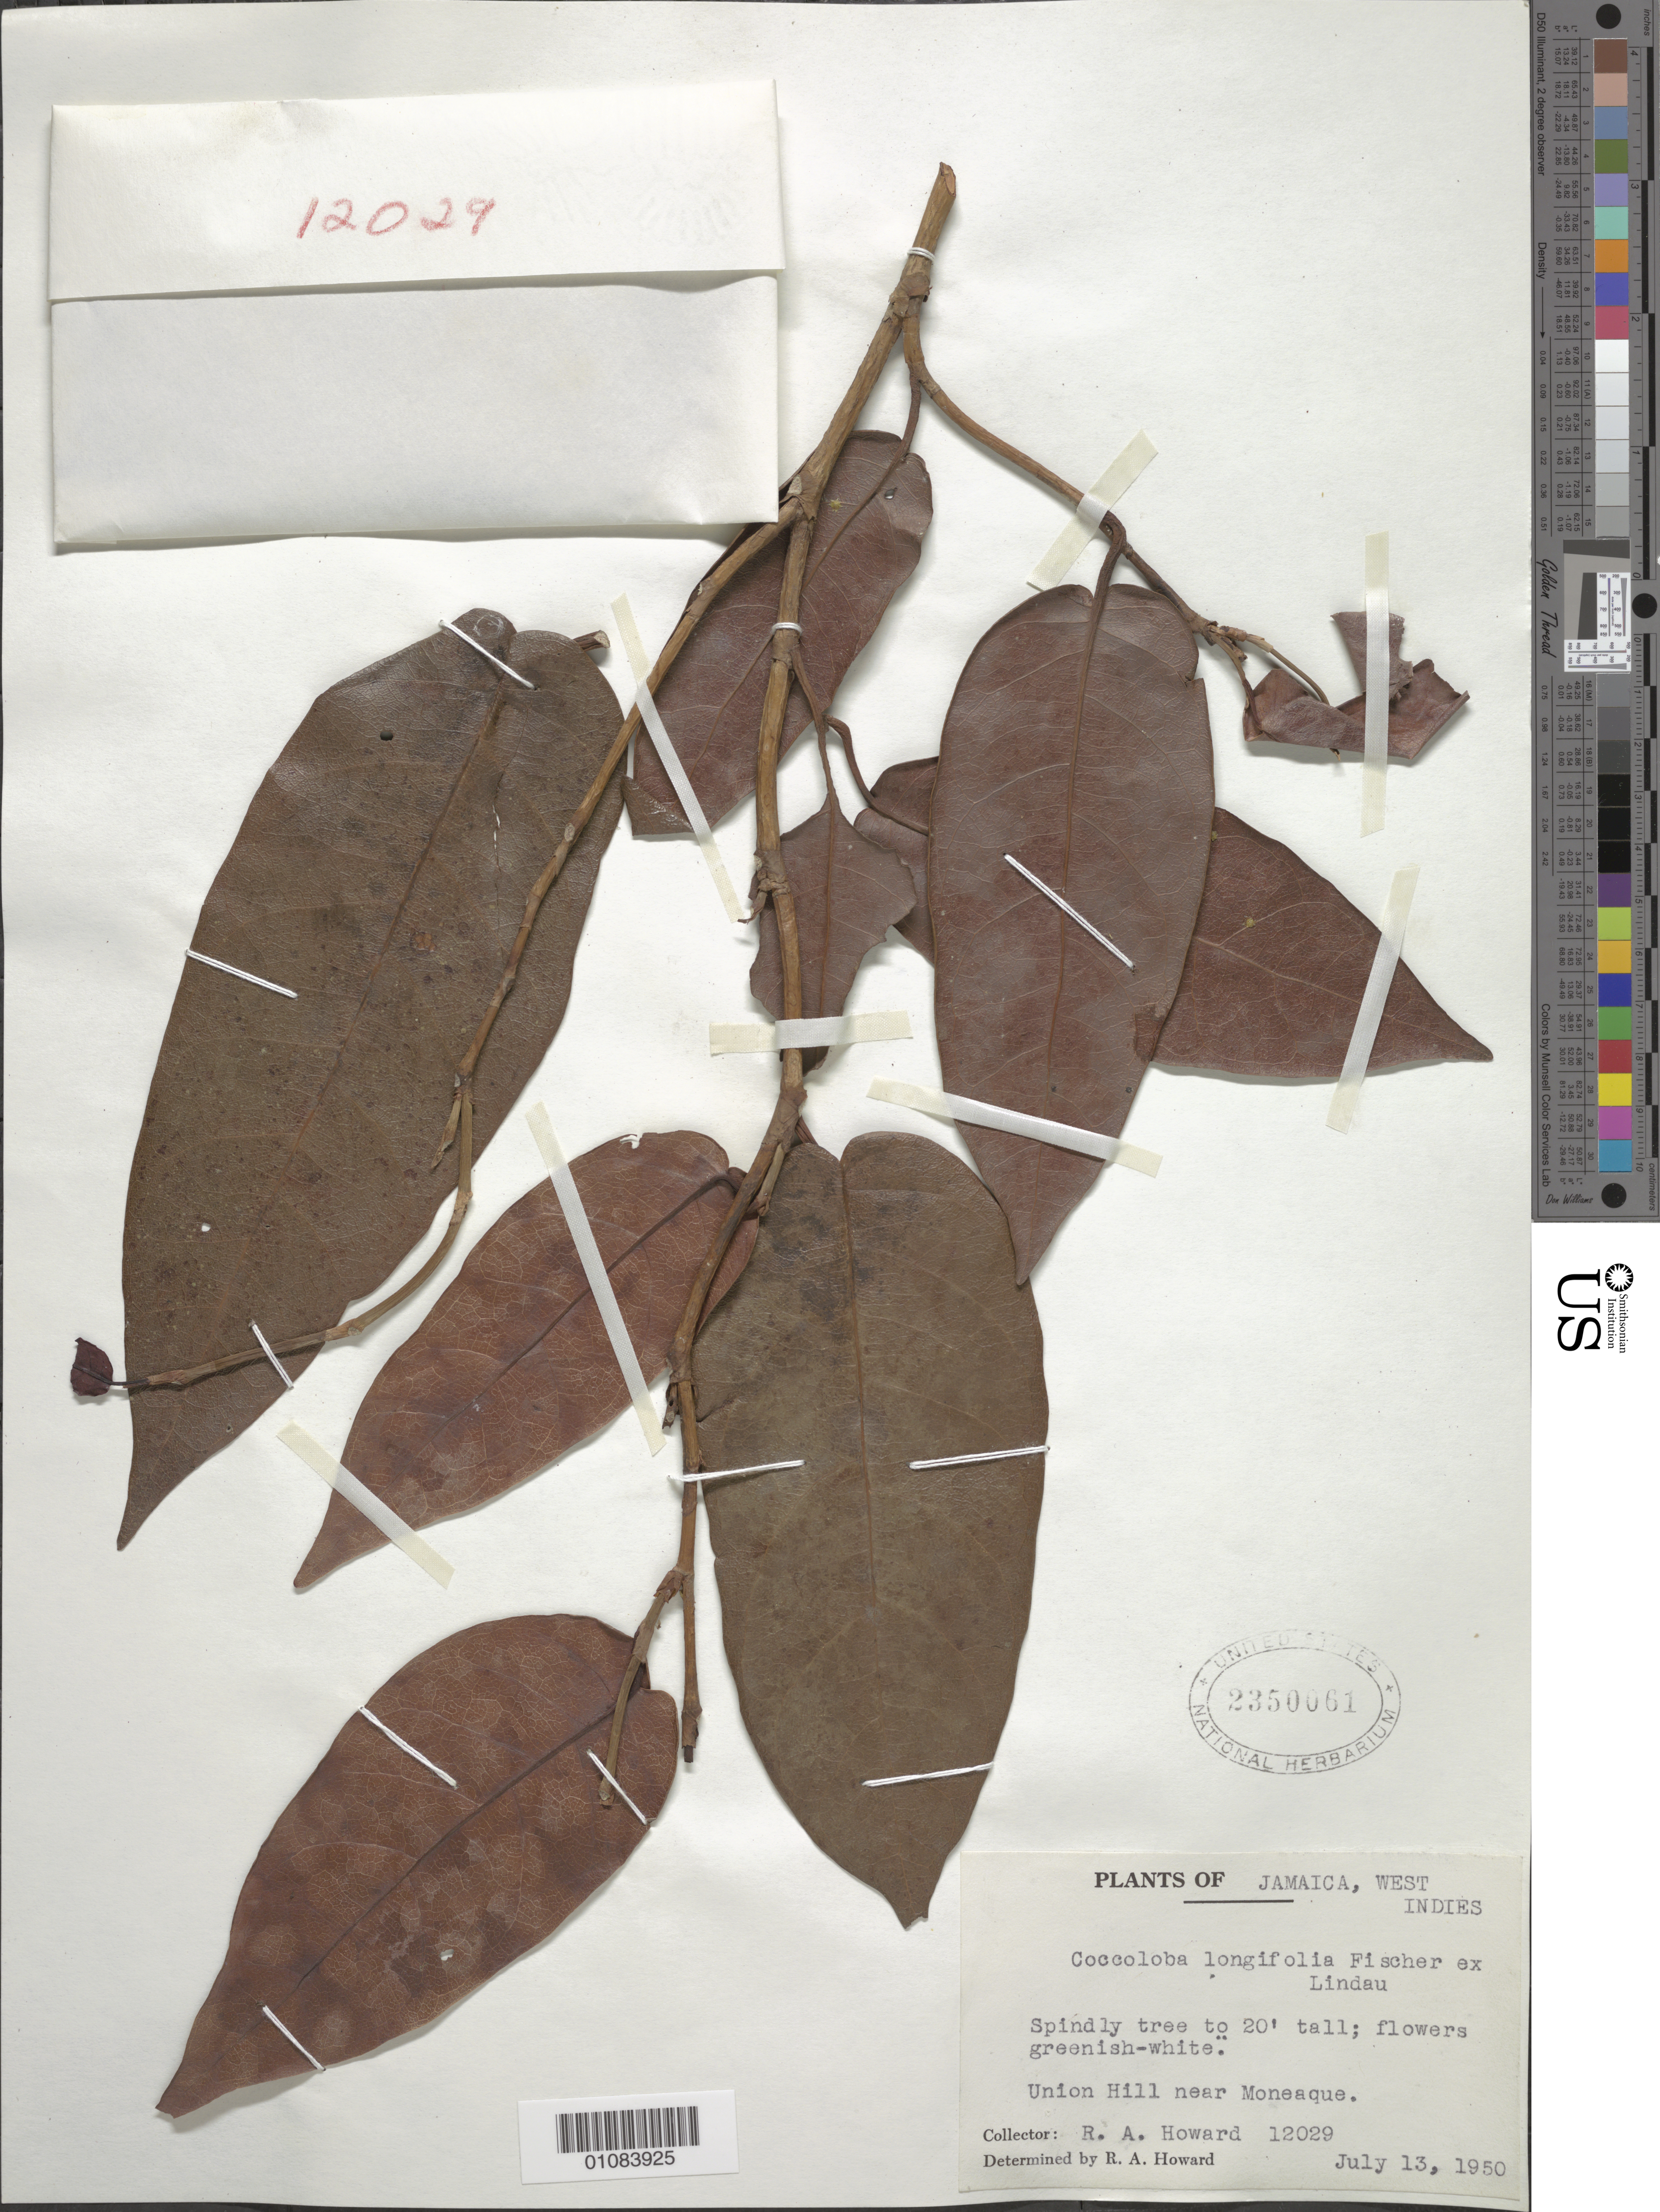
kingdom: Plantae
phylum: Tracheophyta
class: Magnoliopsida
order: Caryophyllales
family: Polygonaceae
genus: Coccoloba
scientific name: Coccoloba longifolia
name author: Fisch. ex Lindau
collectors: R. A. Howard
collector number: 12029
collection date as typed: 13 Jul 1950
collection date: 1950-07-13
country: Jamaica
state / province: Saint Ann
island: Jamaica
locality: Union Hill near Moneaque.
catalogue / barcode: US 2350061